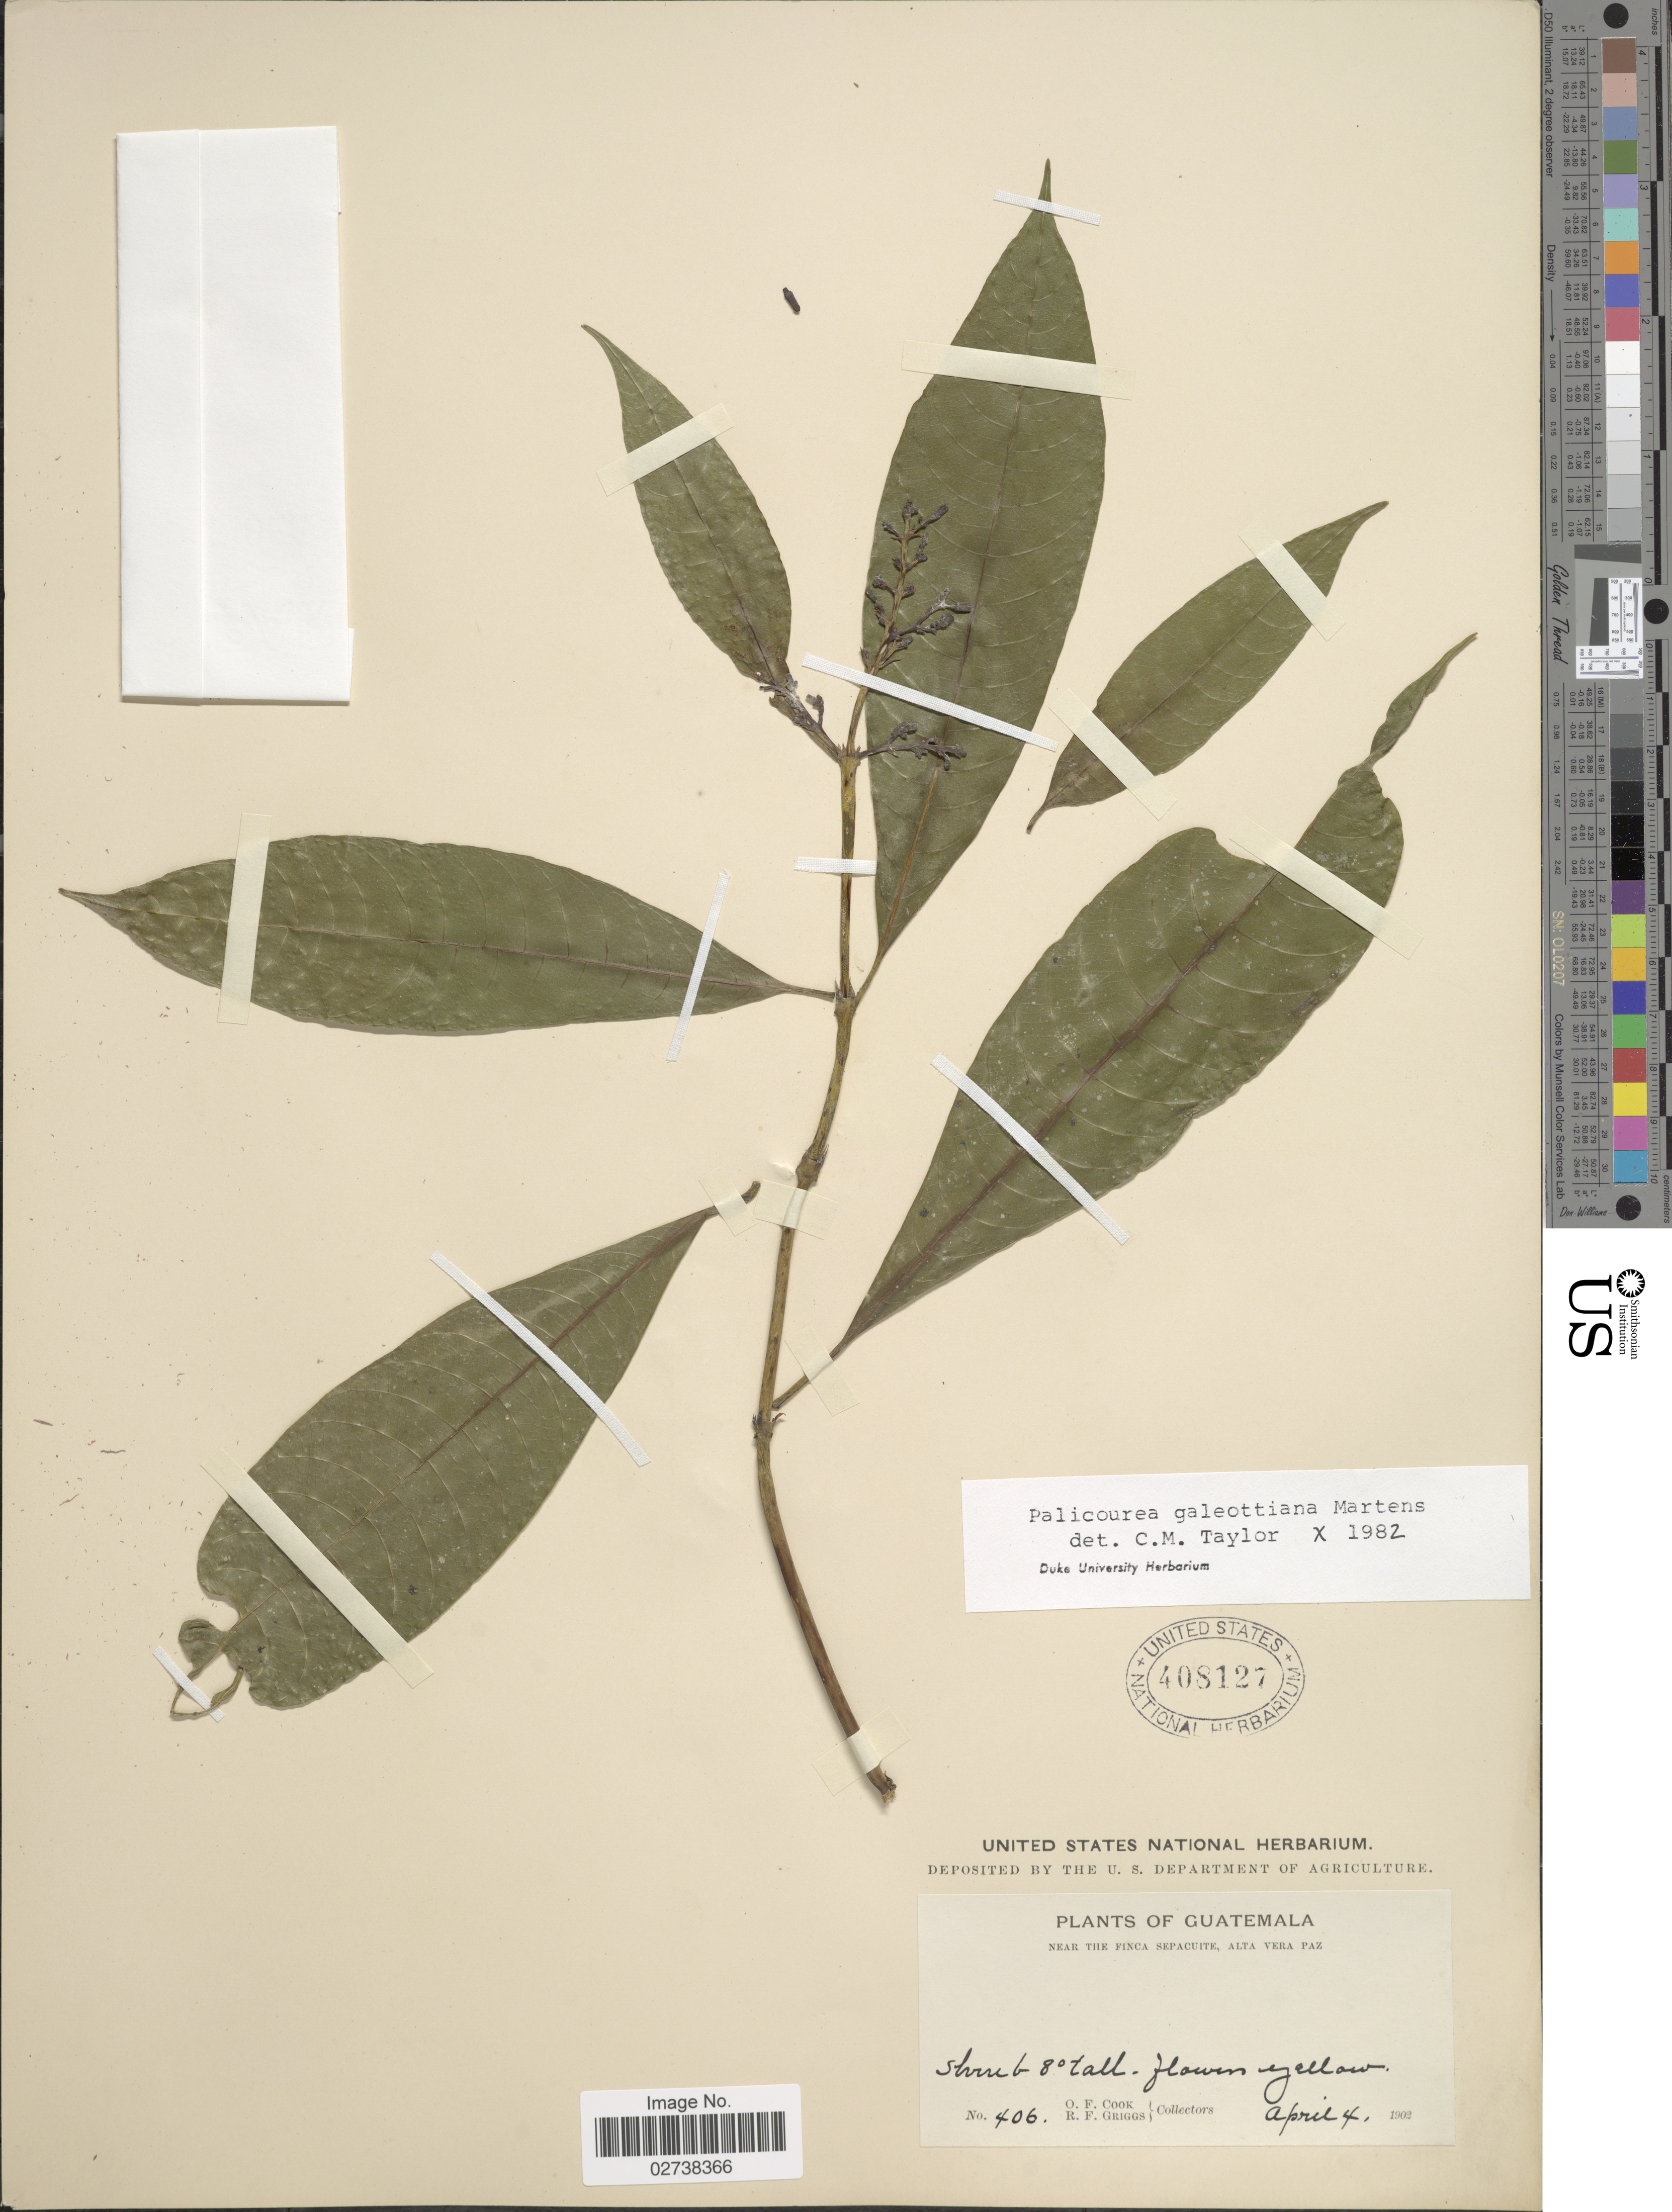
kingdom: Plantae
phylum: Tracheophyta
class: Magnoliopsida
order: Gentianales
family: Rubiaceae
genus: Palicourea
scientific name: Palicourea galeottiana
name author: M. Martens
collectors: O. F. Cook & R. F. Griggs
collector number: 406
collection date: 1902-04-04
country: Guatemala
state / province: Alta Verapaz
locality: Near the finca Sepacuite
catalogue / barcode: US 408127